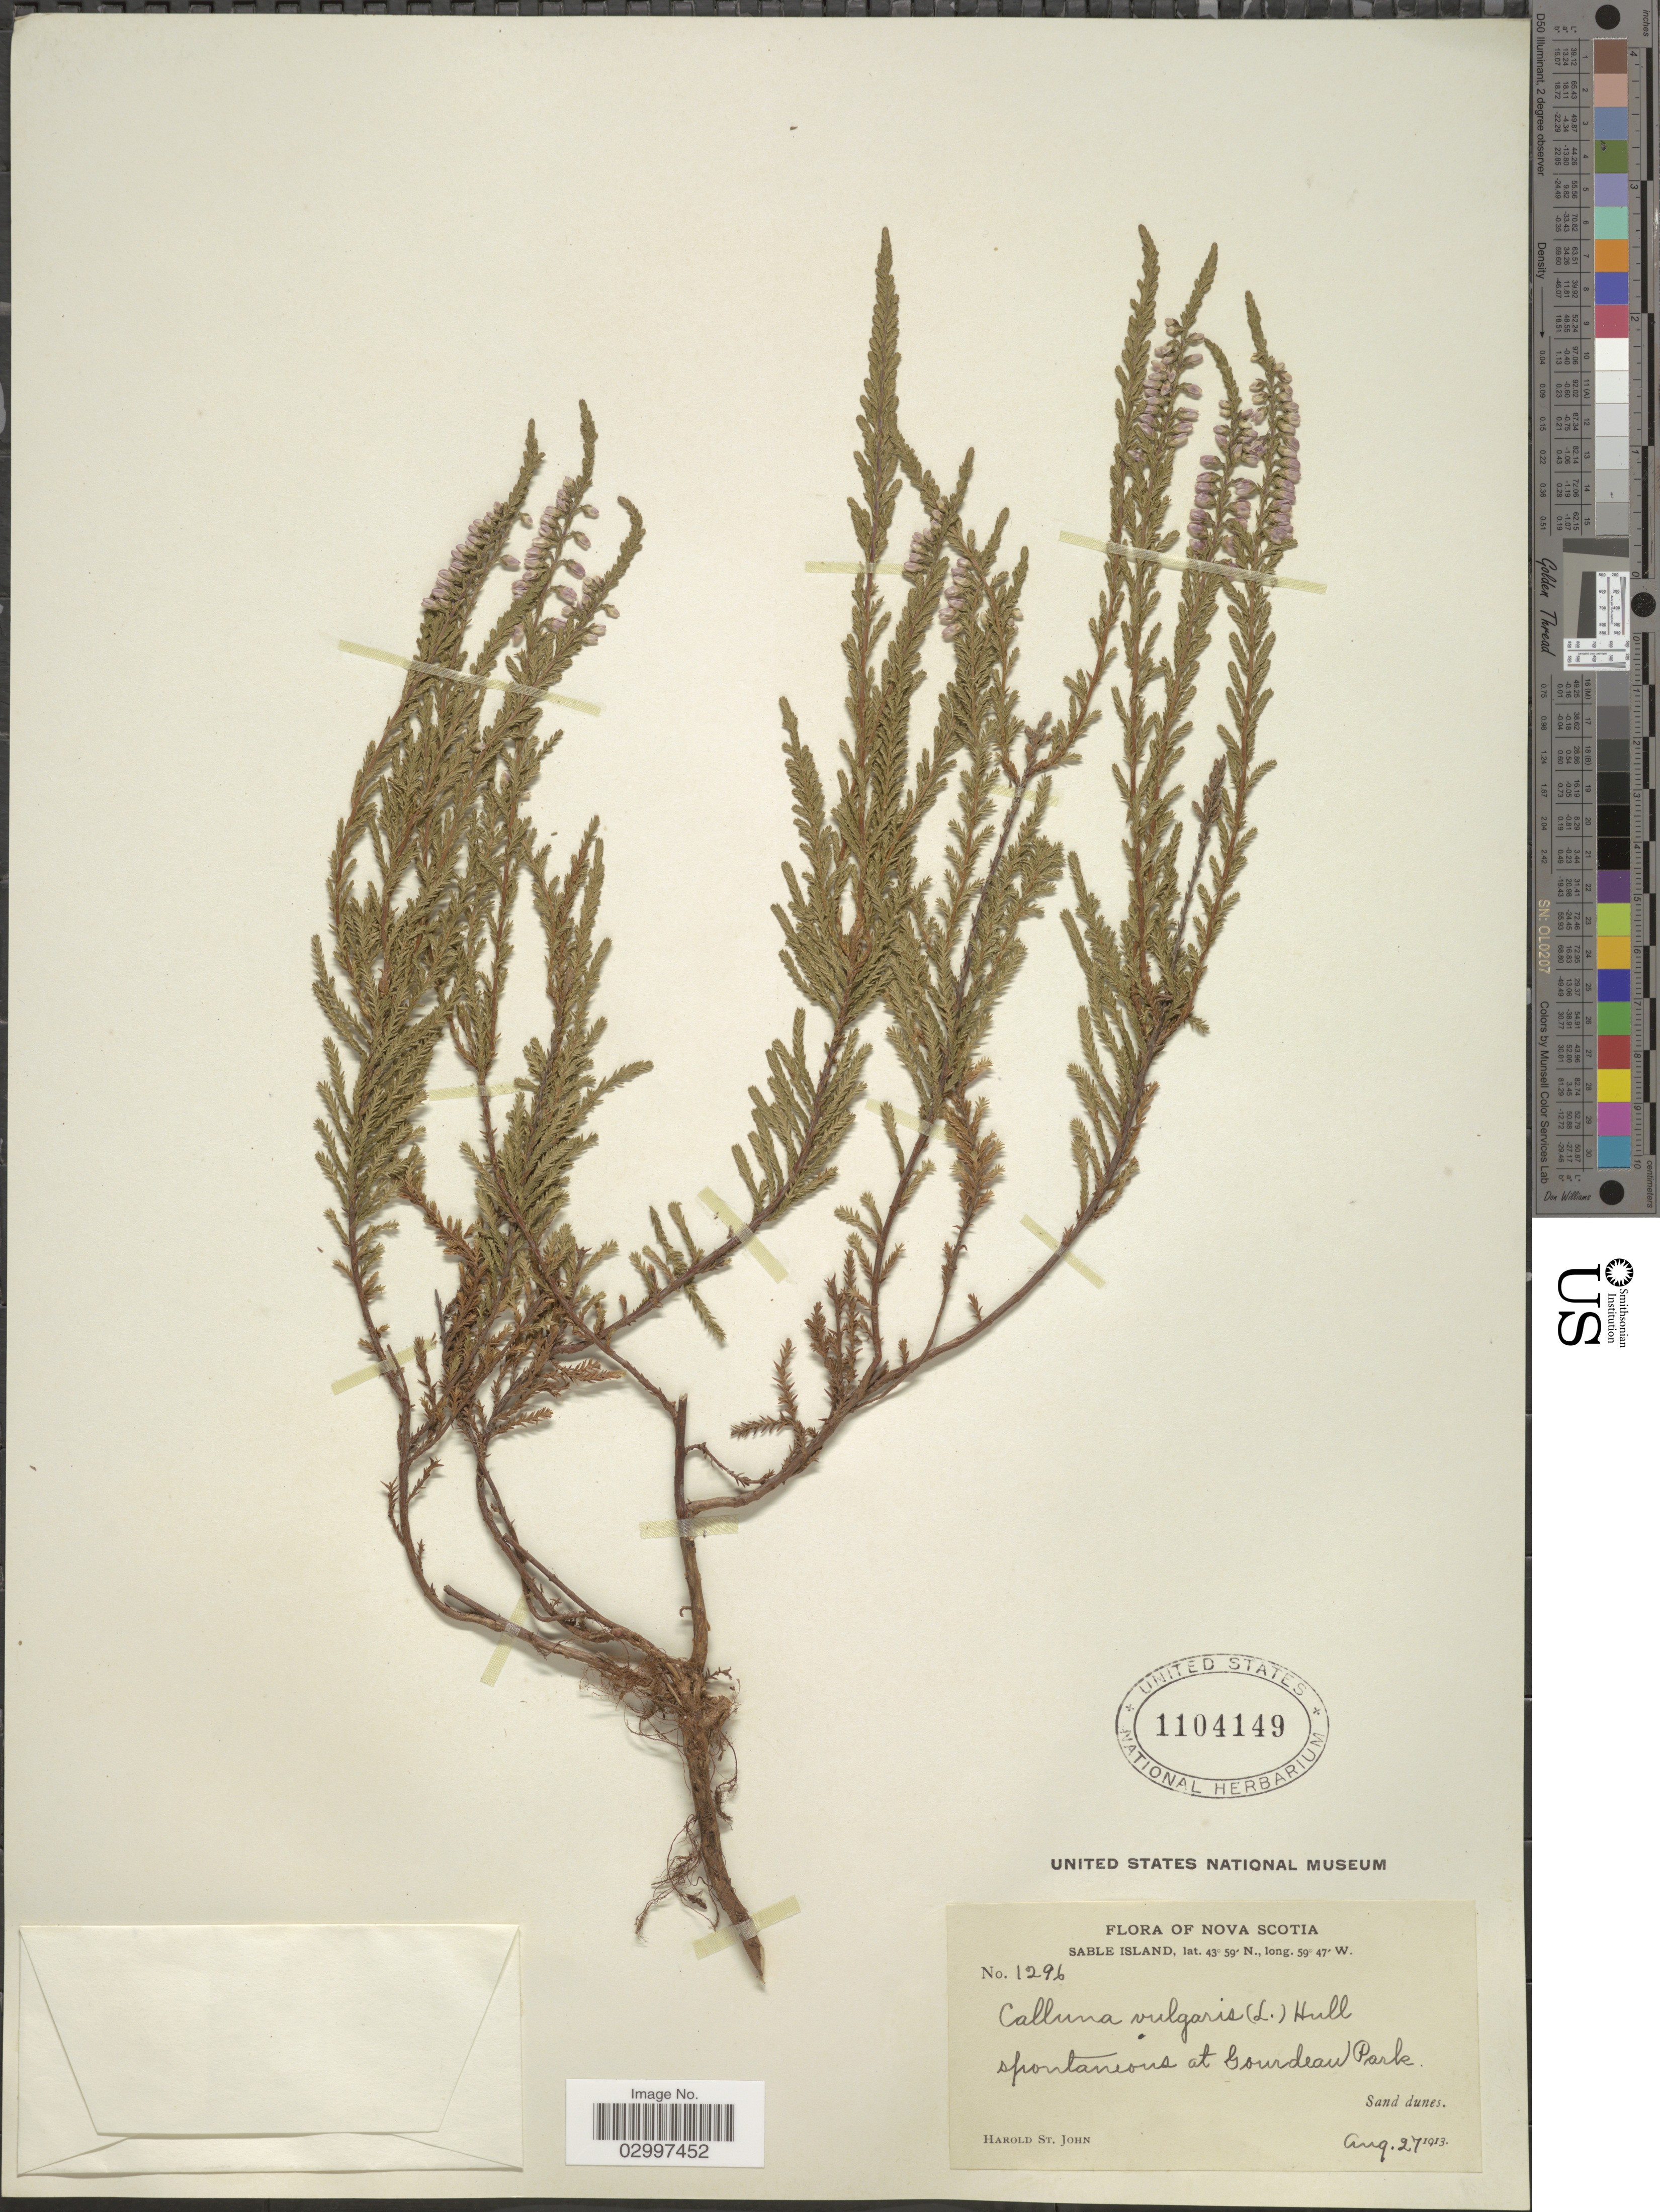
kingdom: Plantae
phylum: Tracheophyta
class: Magnoliopsida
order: Ericales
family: Ericaceae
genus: Calluna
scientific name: Calluna vulgaris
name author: (L.) Hull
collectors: H. St. John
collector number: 1296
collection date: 1913-08-27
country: Canada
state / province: Nova Scotia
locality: Sable Island. At Gourdeau Park.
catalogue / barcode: US 1104149